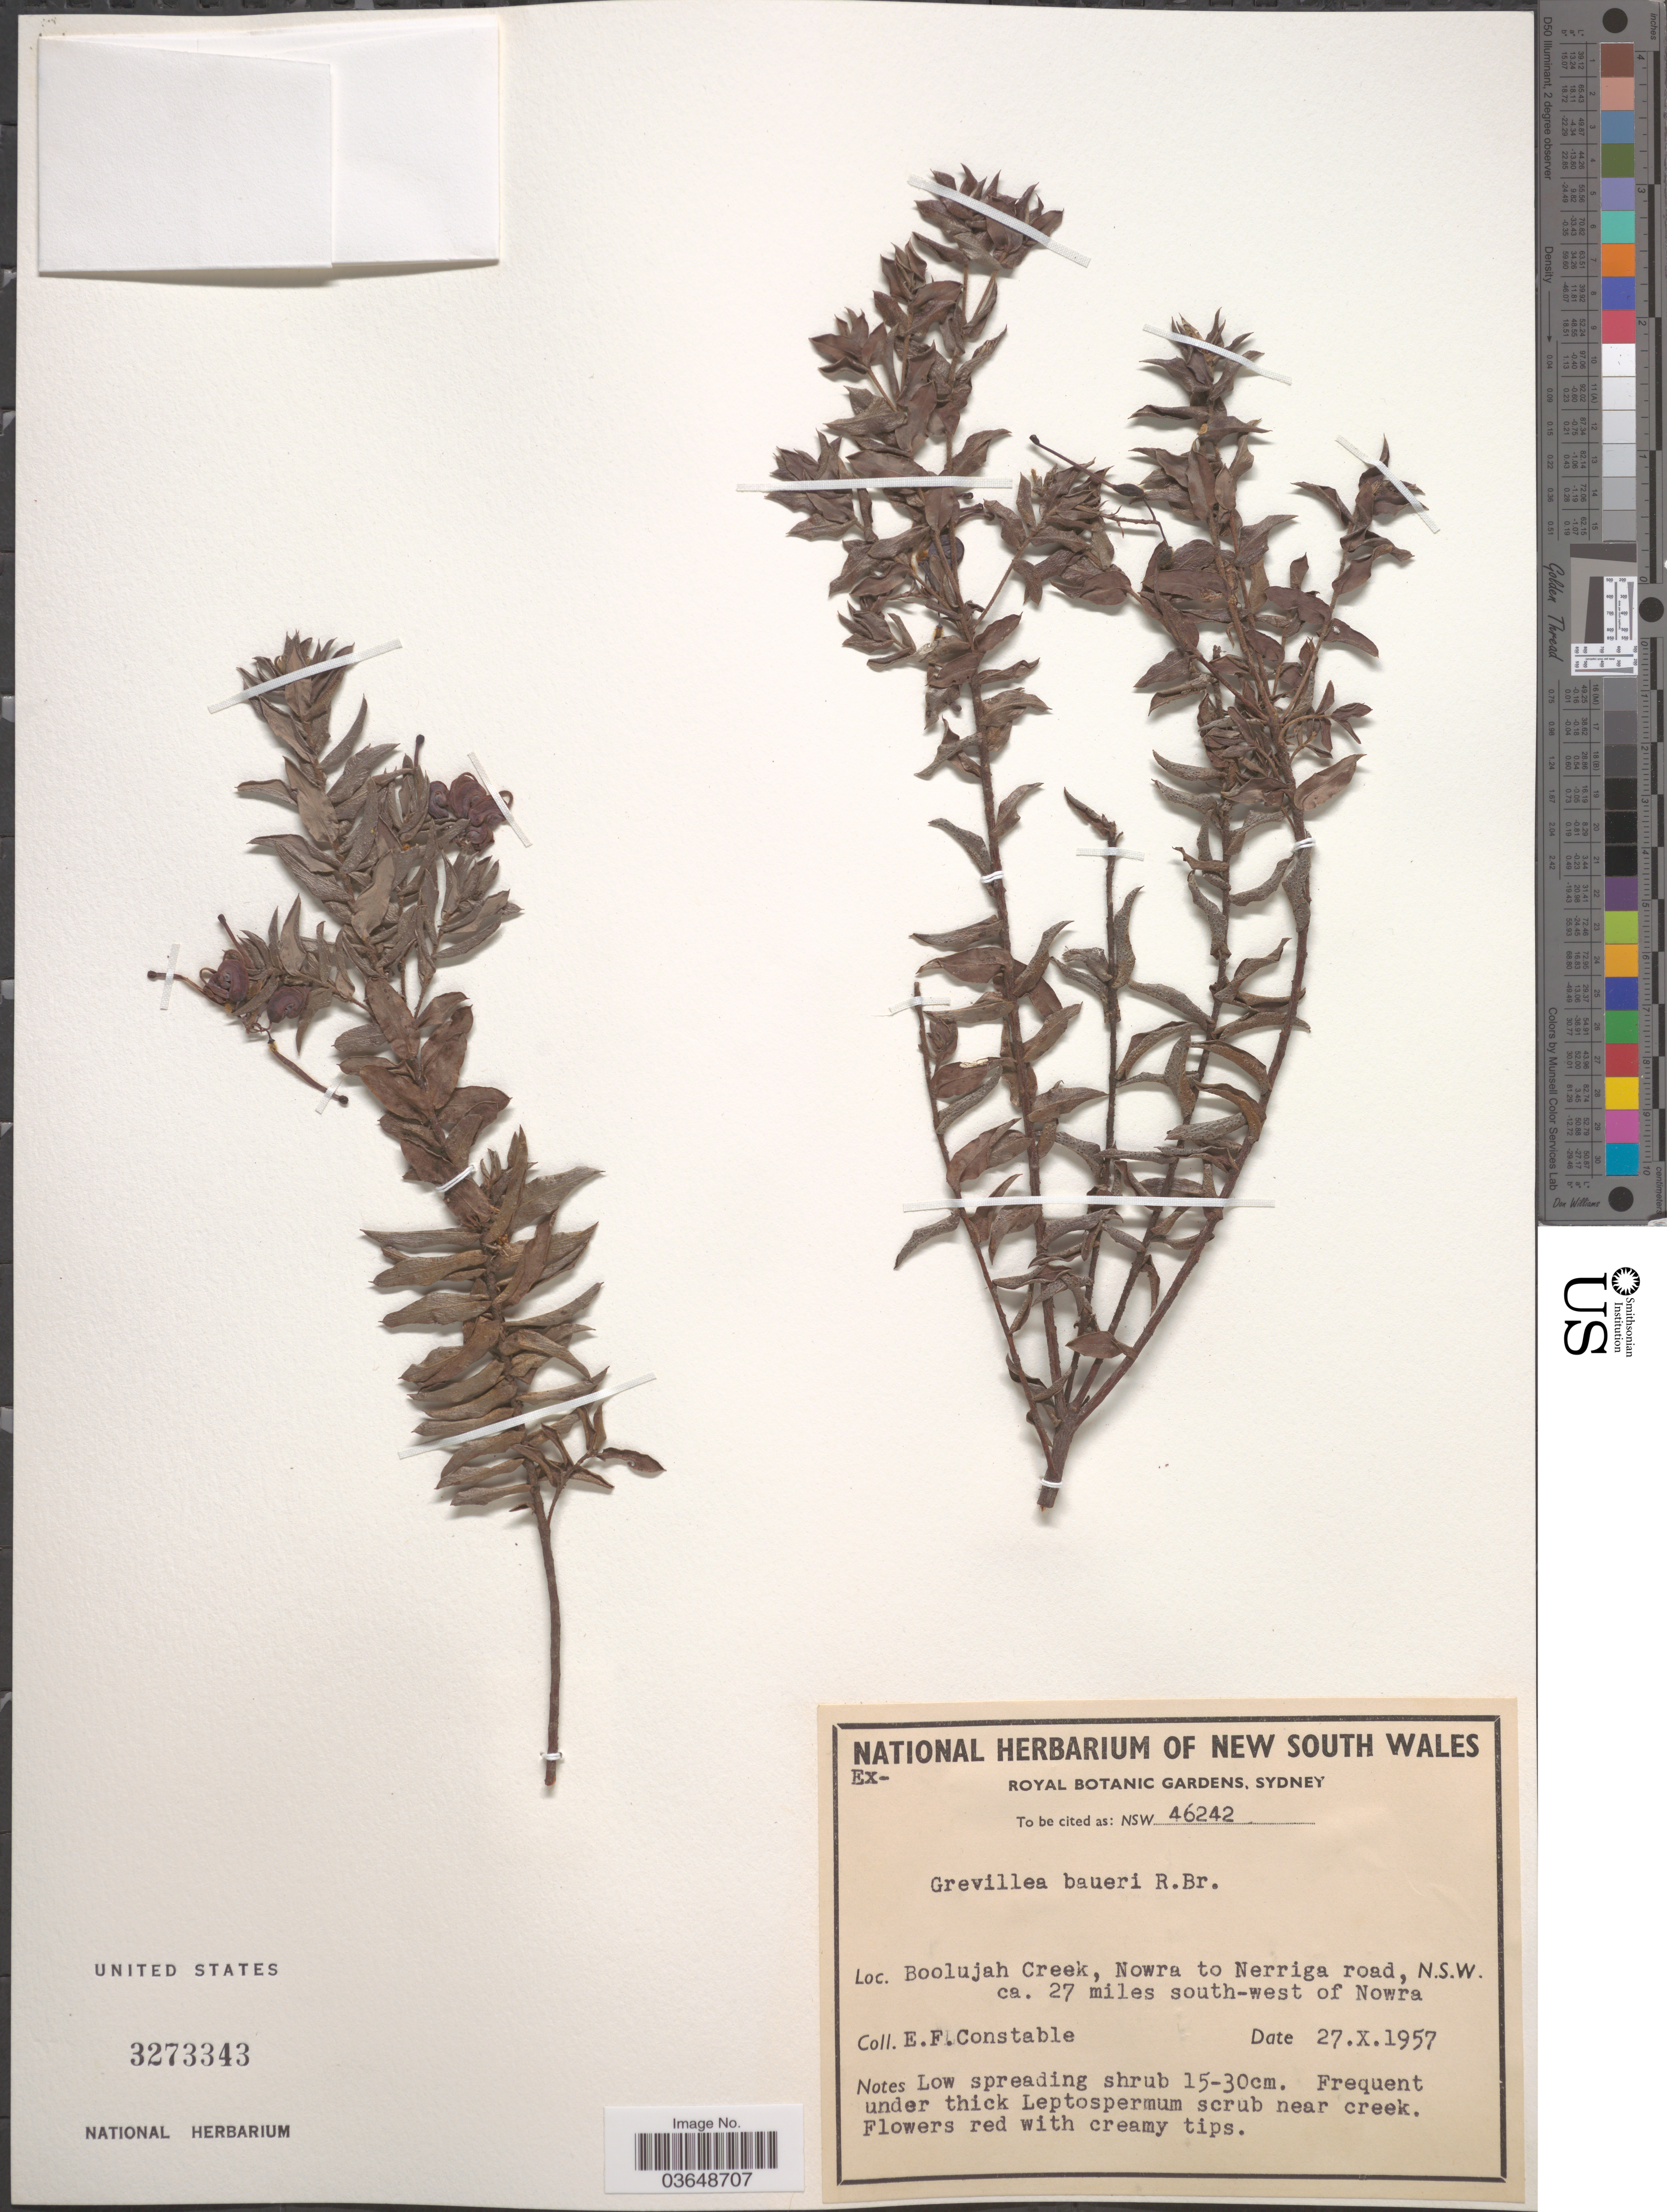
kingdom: Plantae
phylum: Tracheophyta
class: Magnoliopsida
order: Proteales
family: Proteaceae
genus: Grevillea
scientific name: Grevillea baueri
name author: R. Br.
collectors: E. F. Constable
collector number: NSW46242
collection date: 1957-10-27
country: Australia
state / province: New South Wales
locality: Boolujah Creek, Nowra to Nerriga road, ca. 27 miles south-west of Nowra.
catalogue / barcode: US 3273343